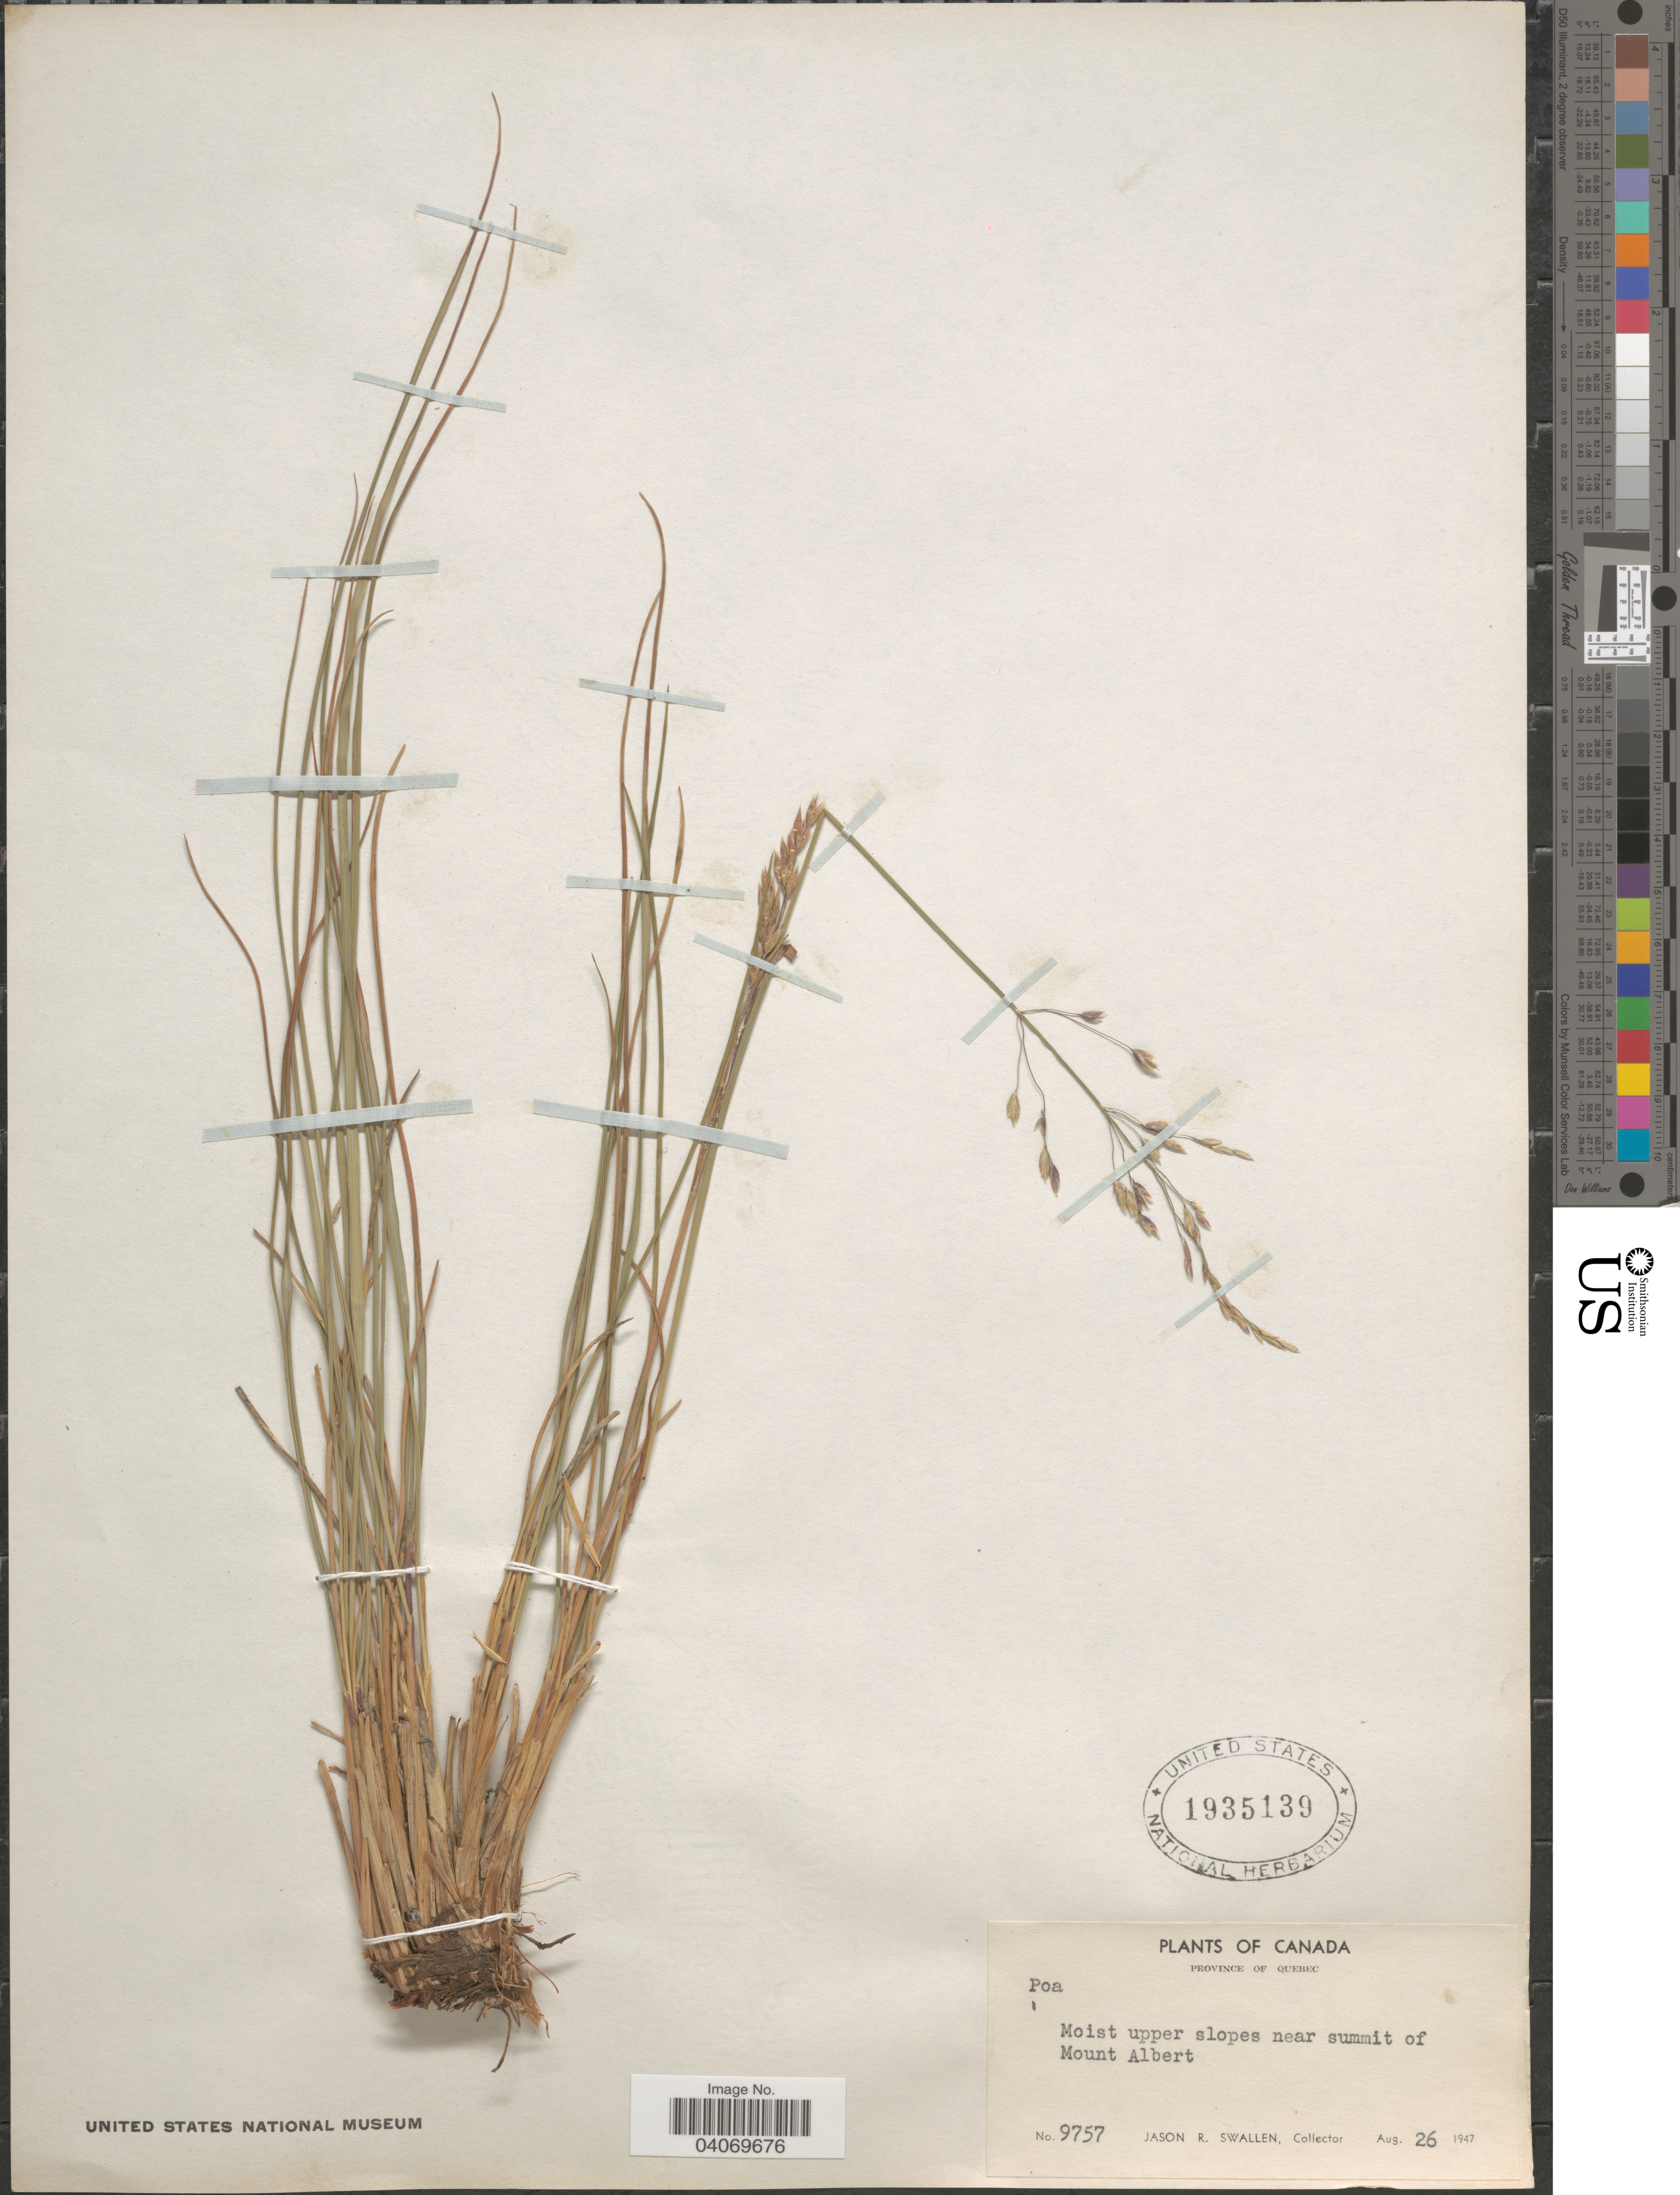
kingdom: Plantae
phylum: Tracheophyta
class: Liliopsida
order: Poales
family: Poaceae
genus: Poa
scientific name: Poa sp.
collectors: J. R. Swallen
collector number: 9757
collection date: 1947-08-26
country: Canada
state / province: Quebec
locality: Moist upper slopes near summit of Mount Albert.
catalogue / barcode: US 1935139